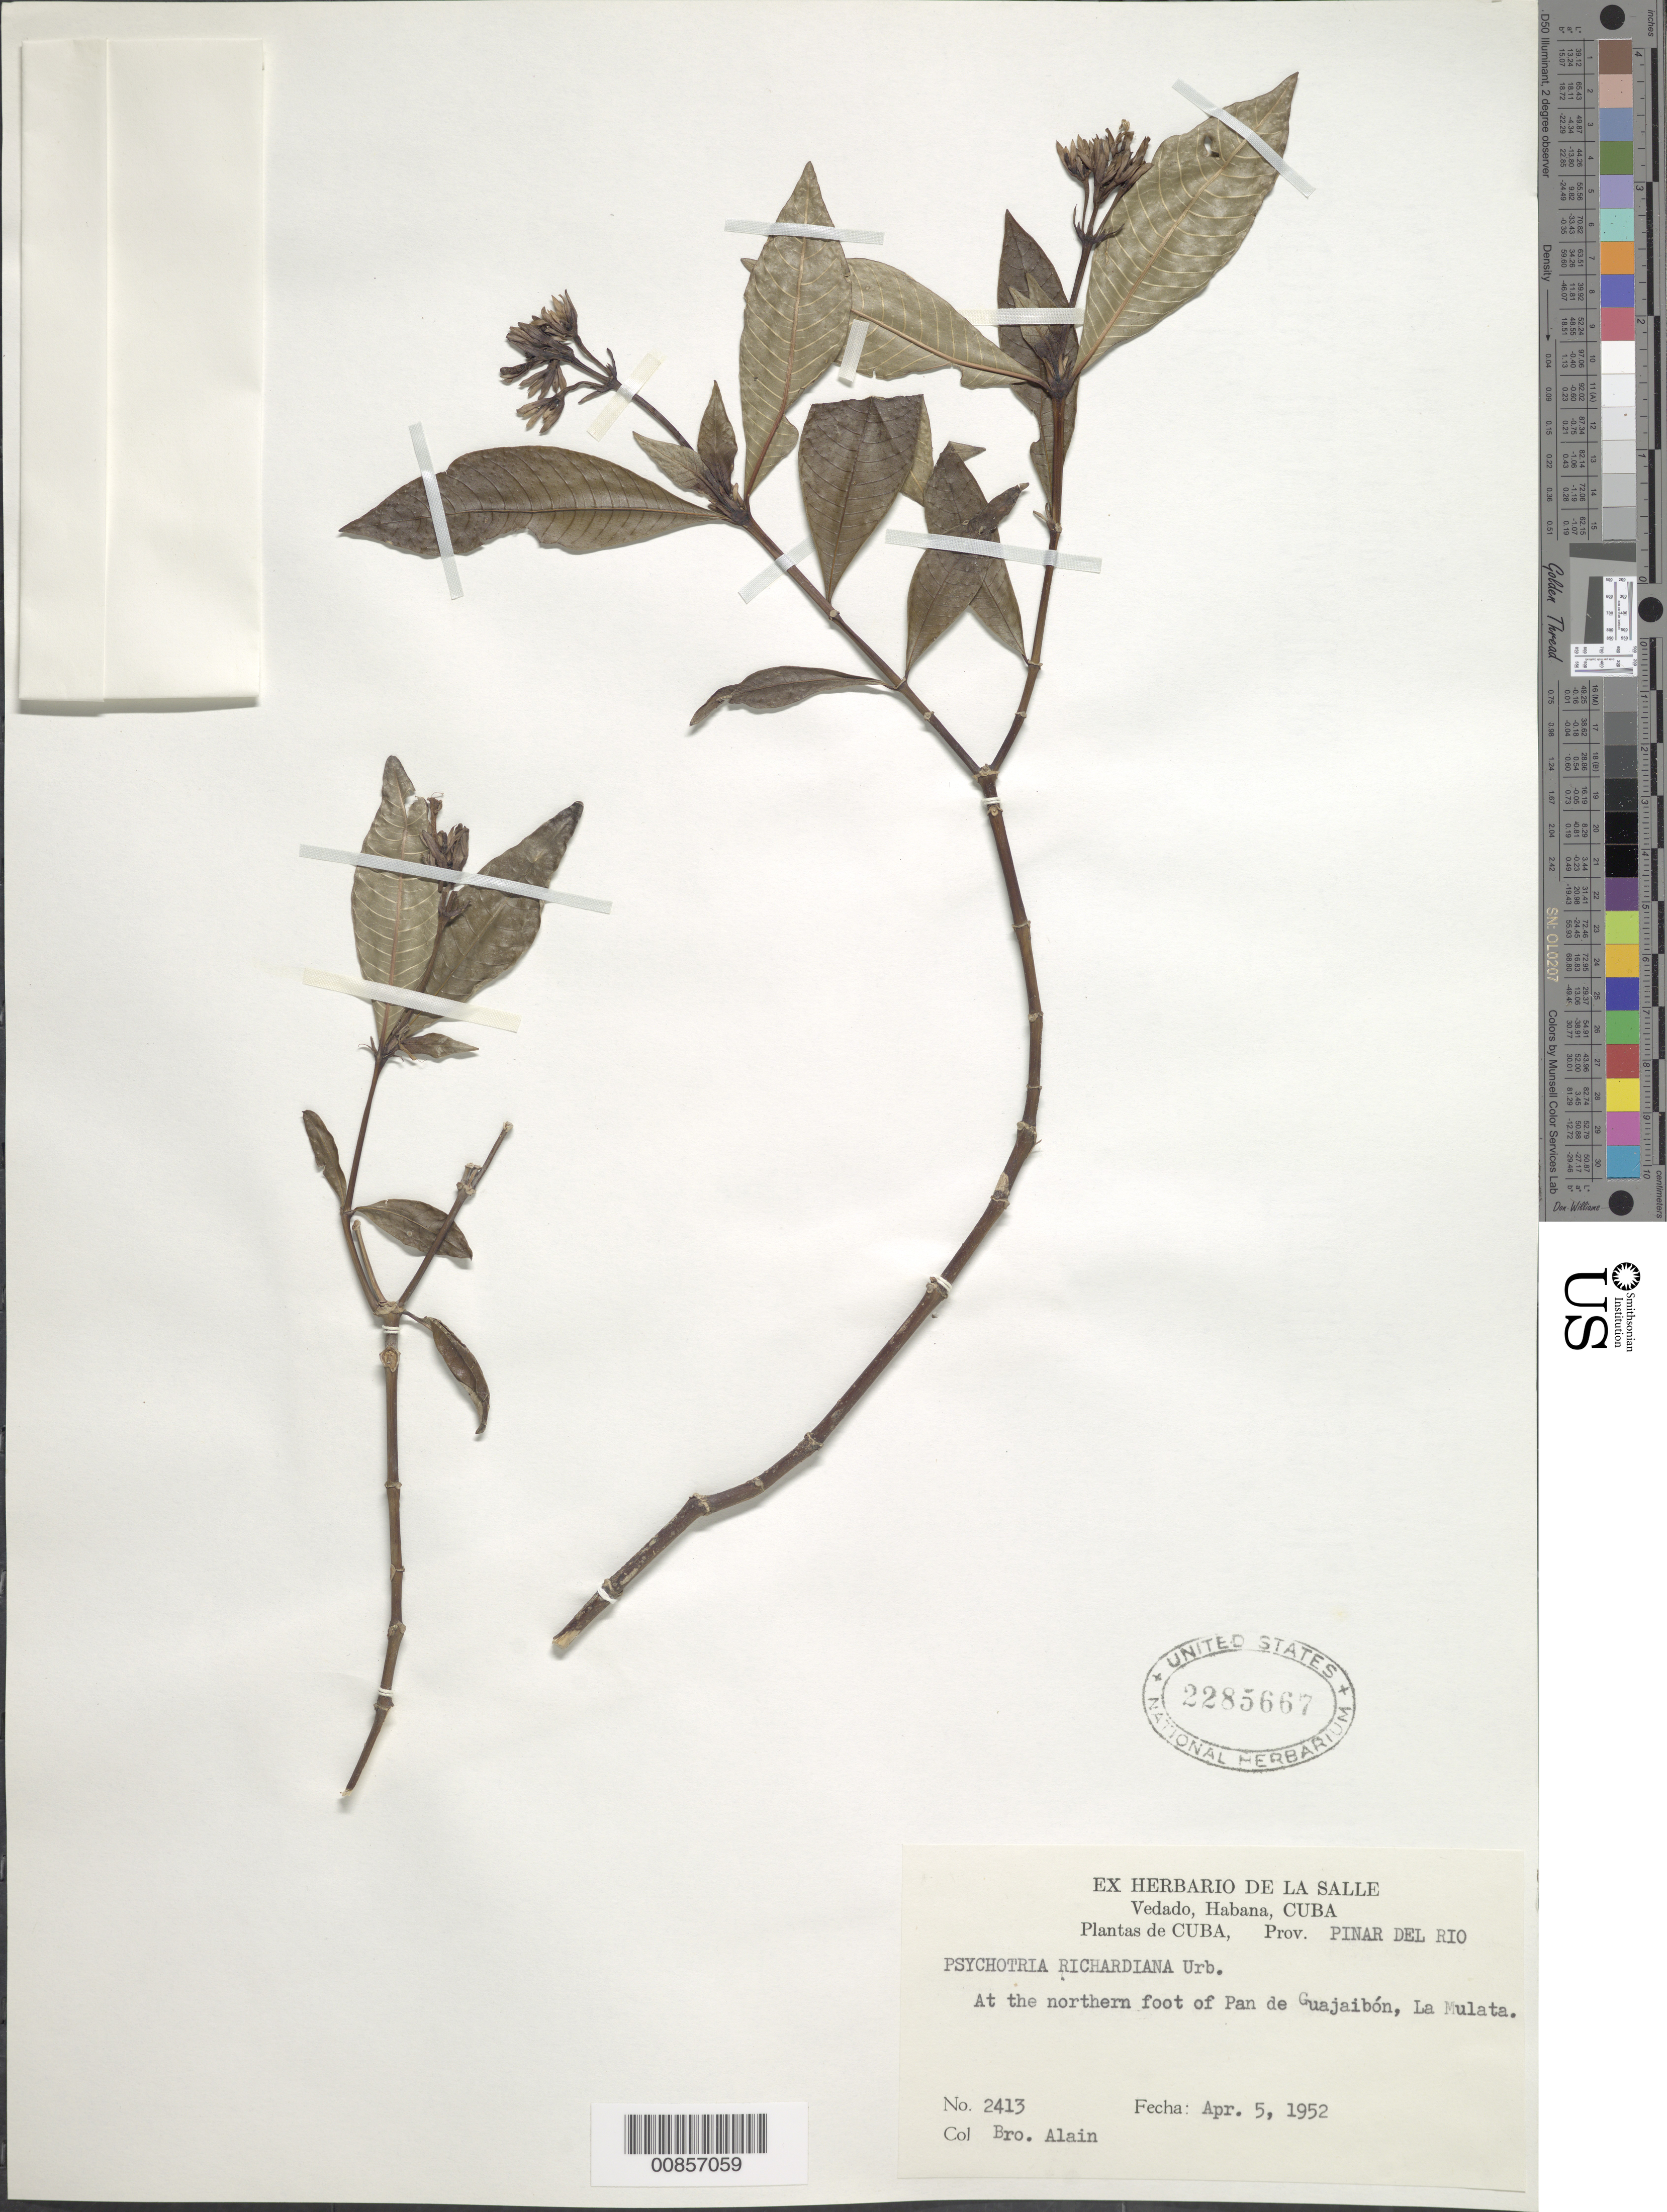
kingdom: Plantae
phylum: Tracheophyta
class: Magnoliopsida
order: Gentianales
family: Rubiaceae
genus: Psychotria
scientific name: Psychotria richardiana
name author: Urb.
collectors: A. H. Liogier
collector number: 2413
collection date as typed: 05 Apr 1952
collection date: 1952-04-05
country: Cuba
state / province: Pinar del Río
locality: At the northern foot of Pan de Guajaibón, La Mulata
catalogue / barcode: US 2285667